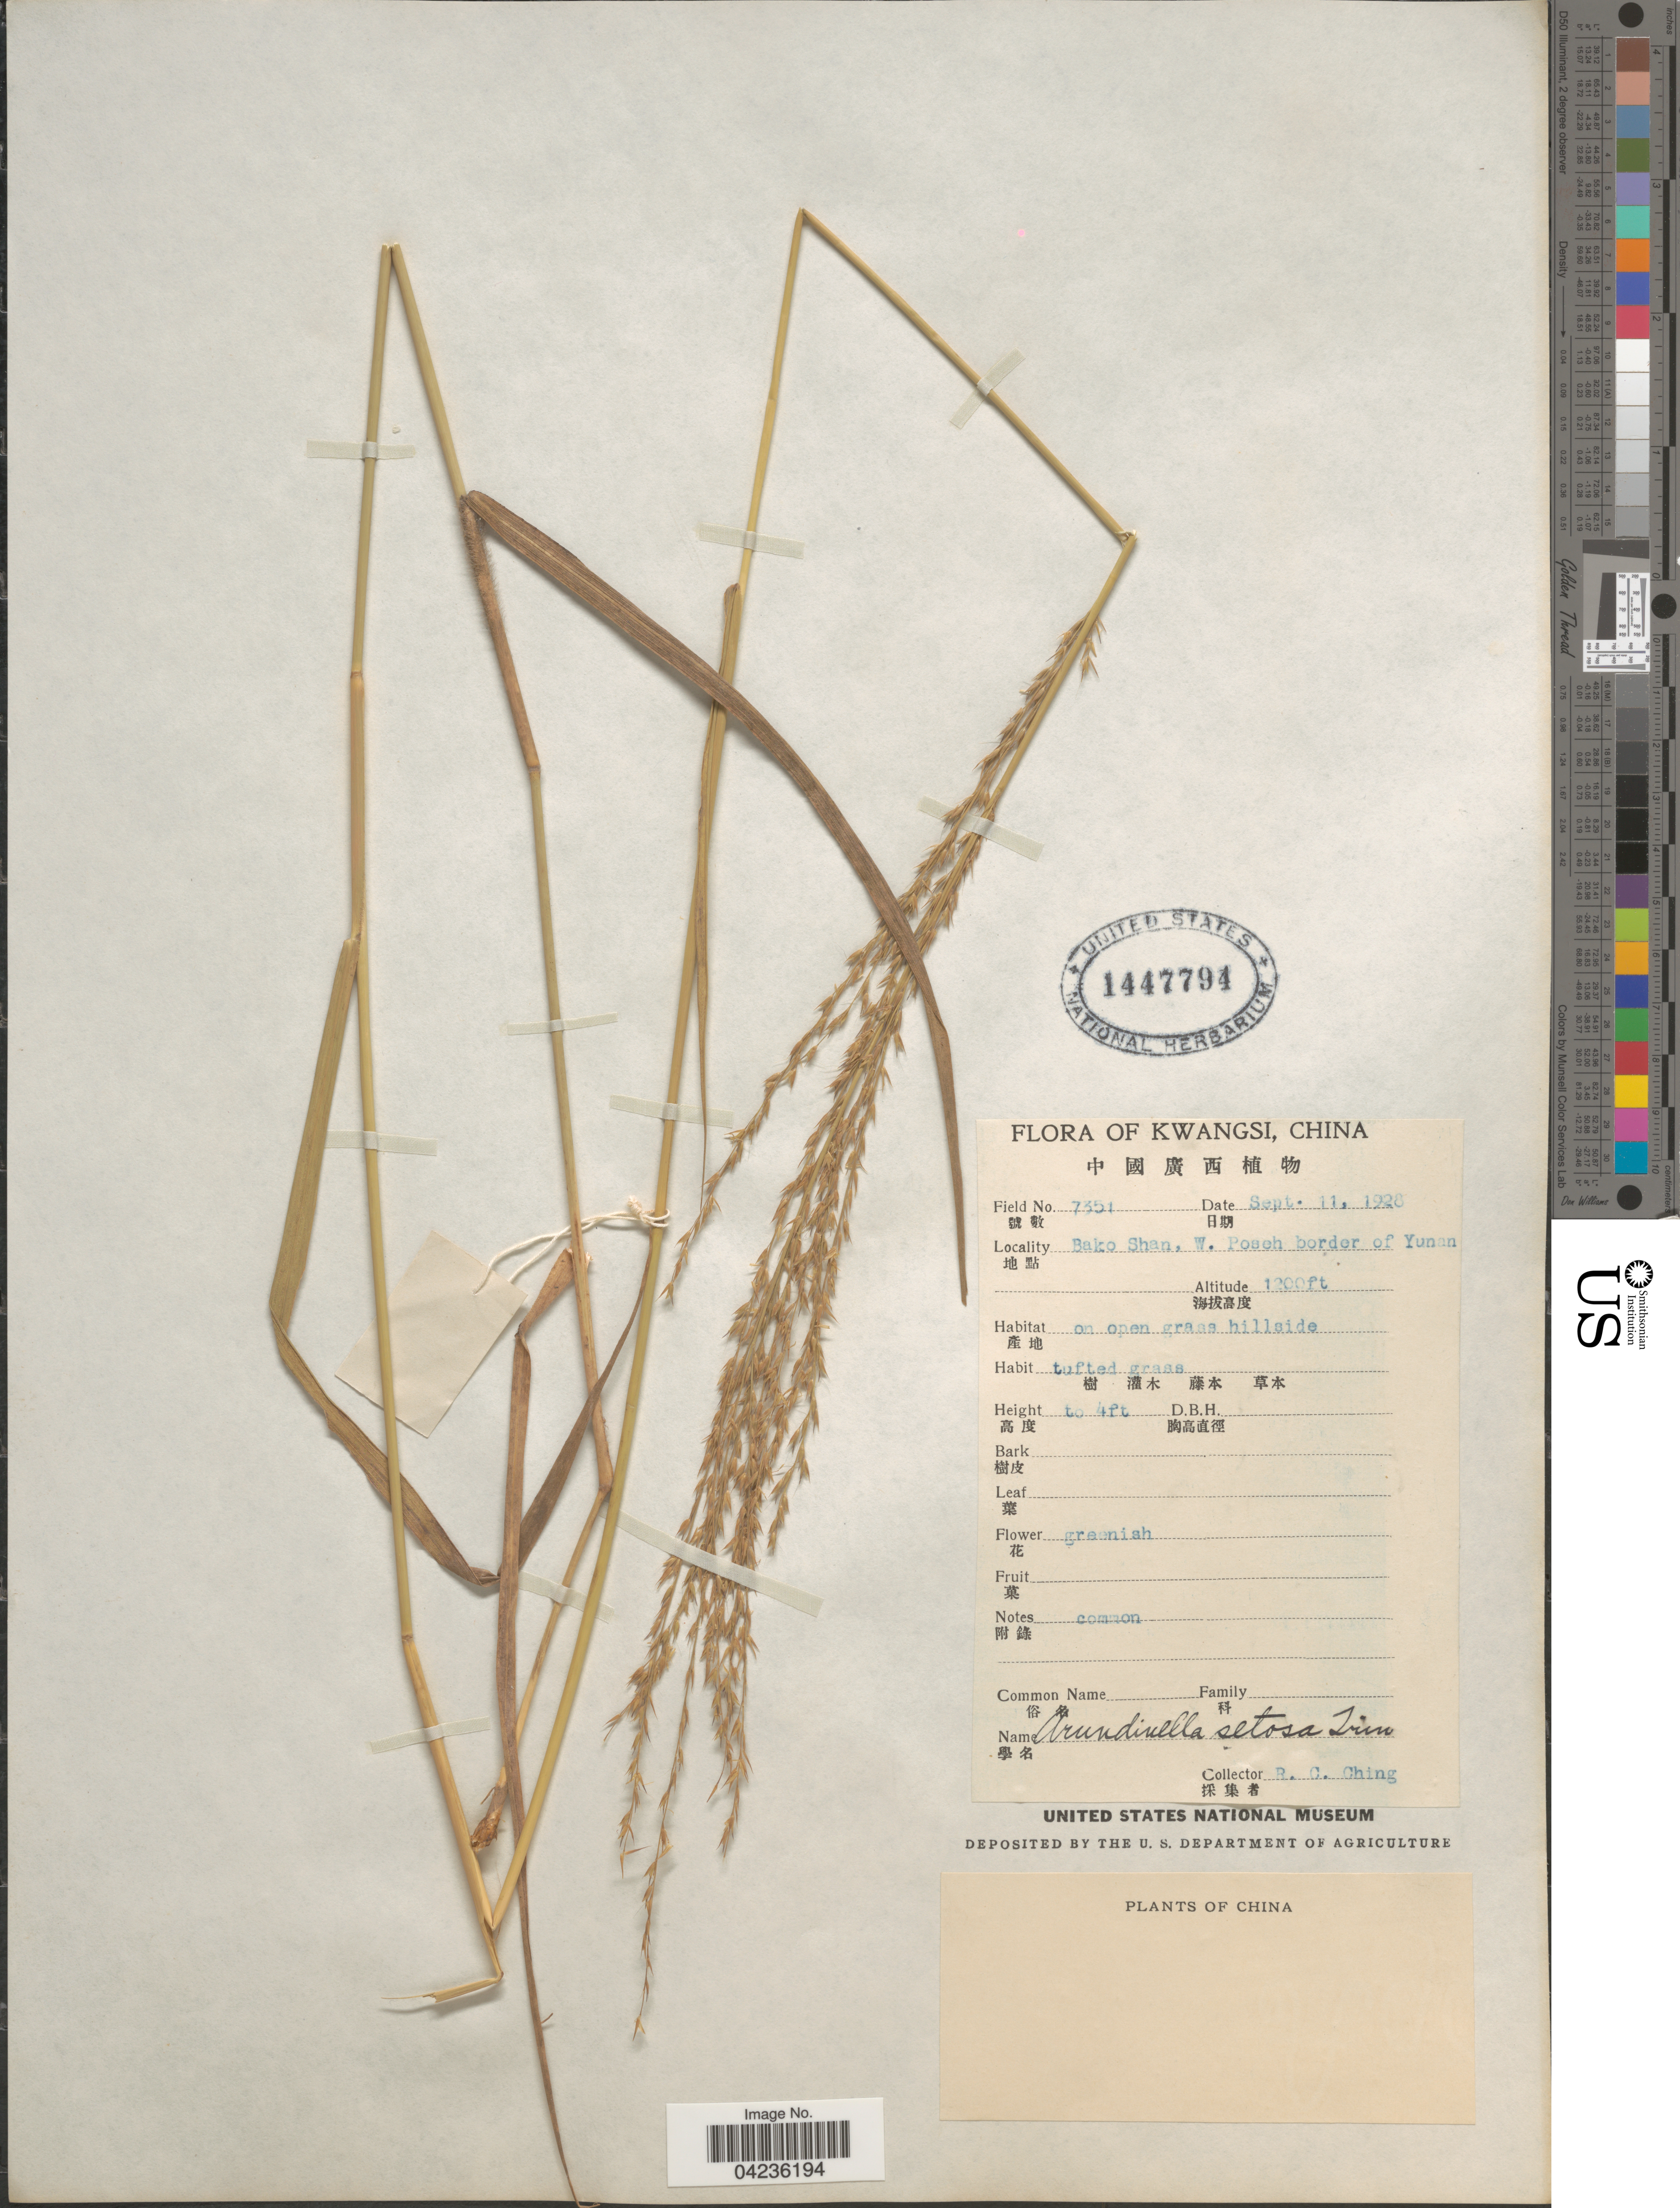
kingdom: Plantae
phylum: Tracheophyta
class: Liliopsida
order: Poales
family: Poaceae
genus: Arundinella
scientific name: Arundinella setosa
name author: Trin.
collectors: R. C. Ching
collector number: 7351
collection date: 1928-09-11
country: China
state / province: Guangxi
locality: Bako Shan, W. Poseh border of Yunan.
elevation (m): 366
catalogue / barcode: US 1447794